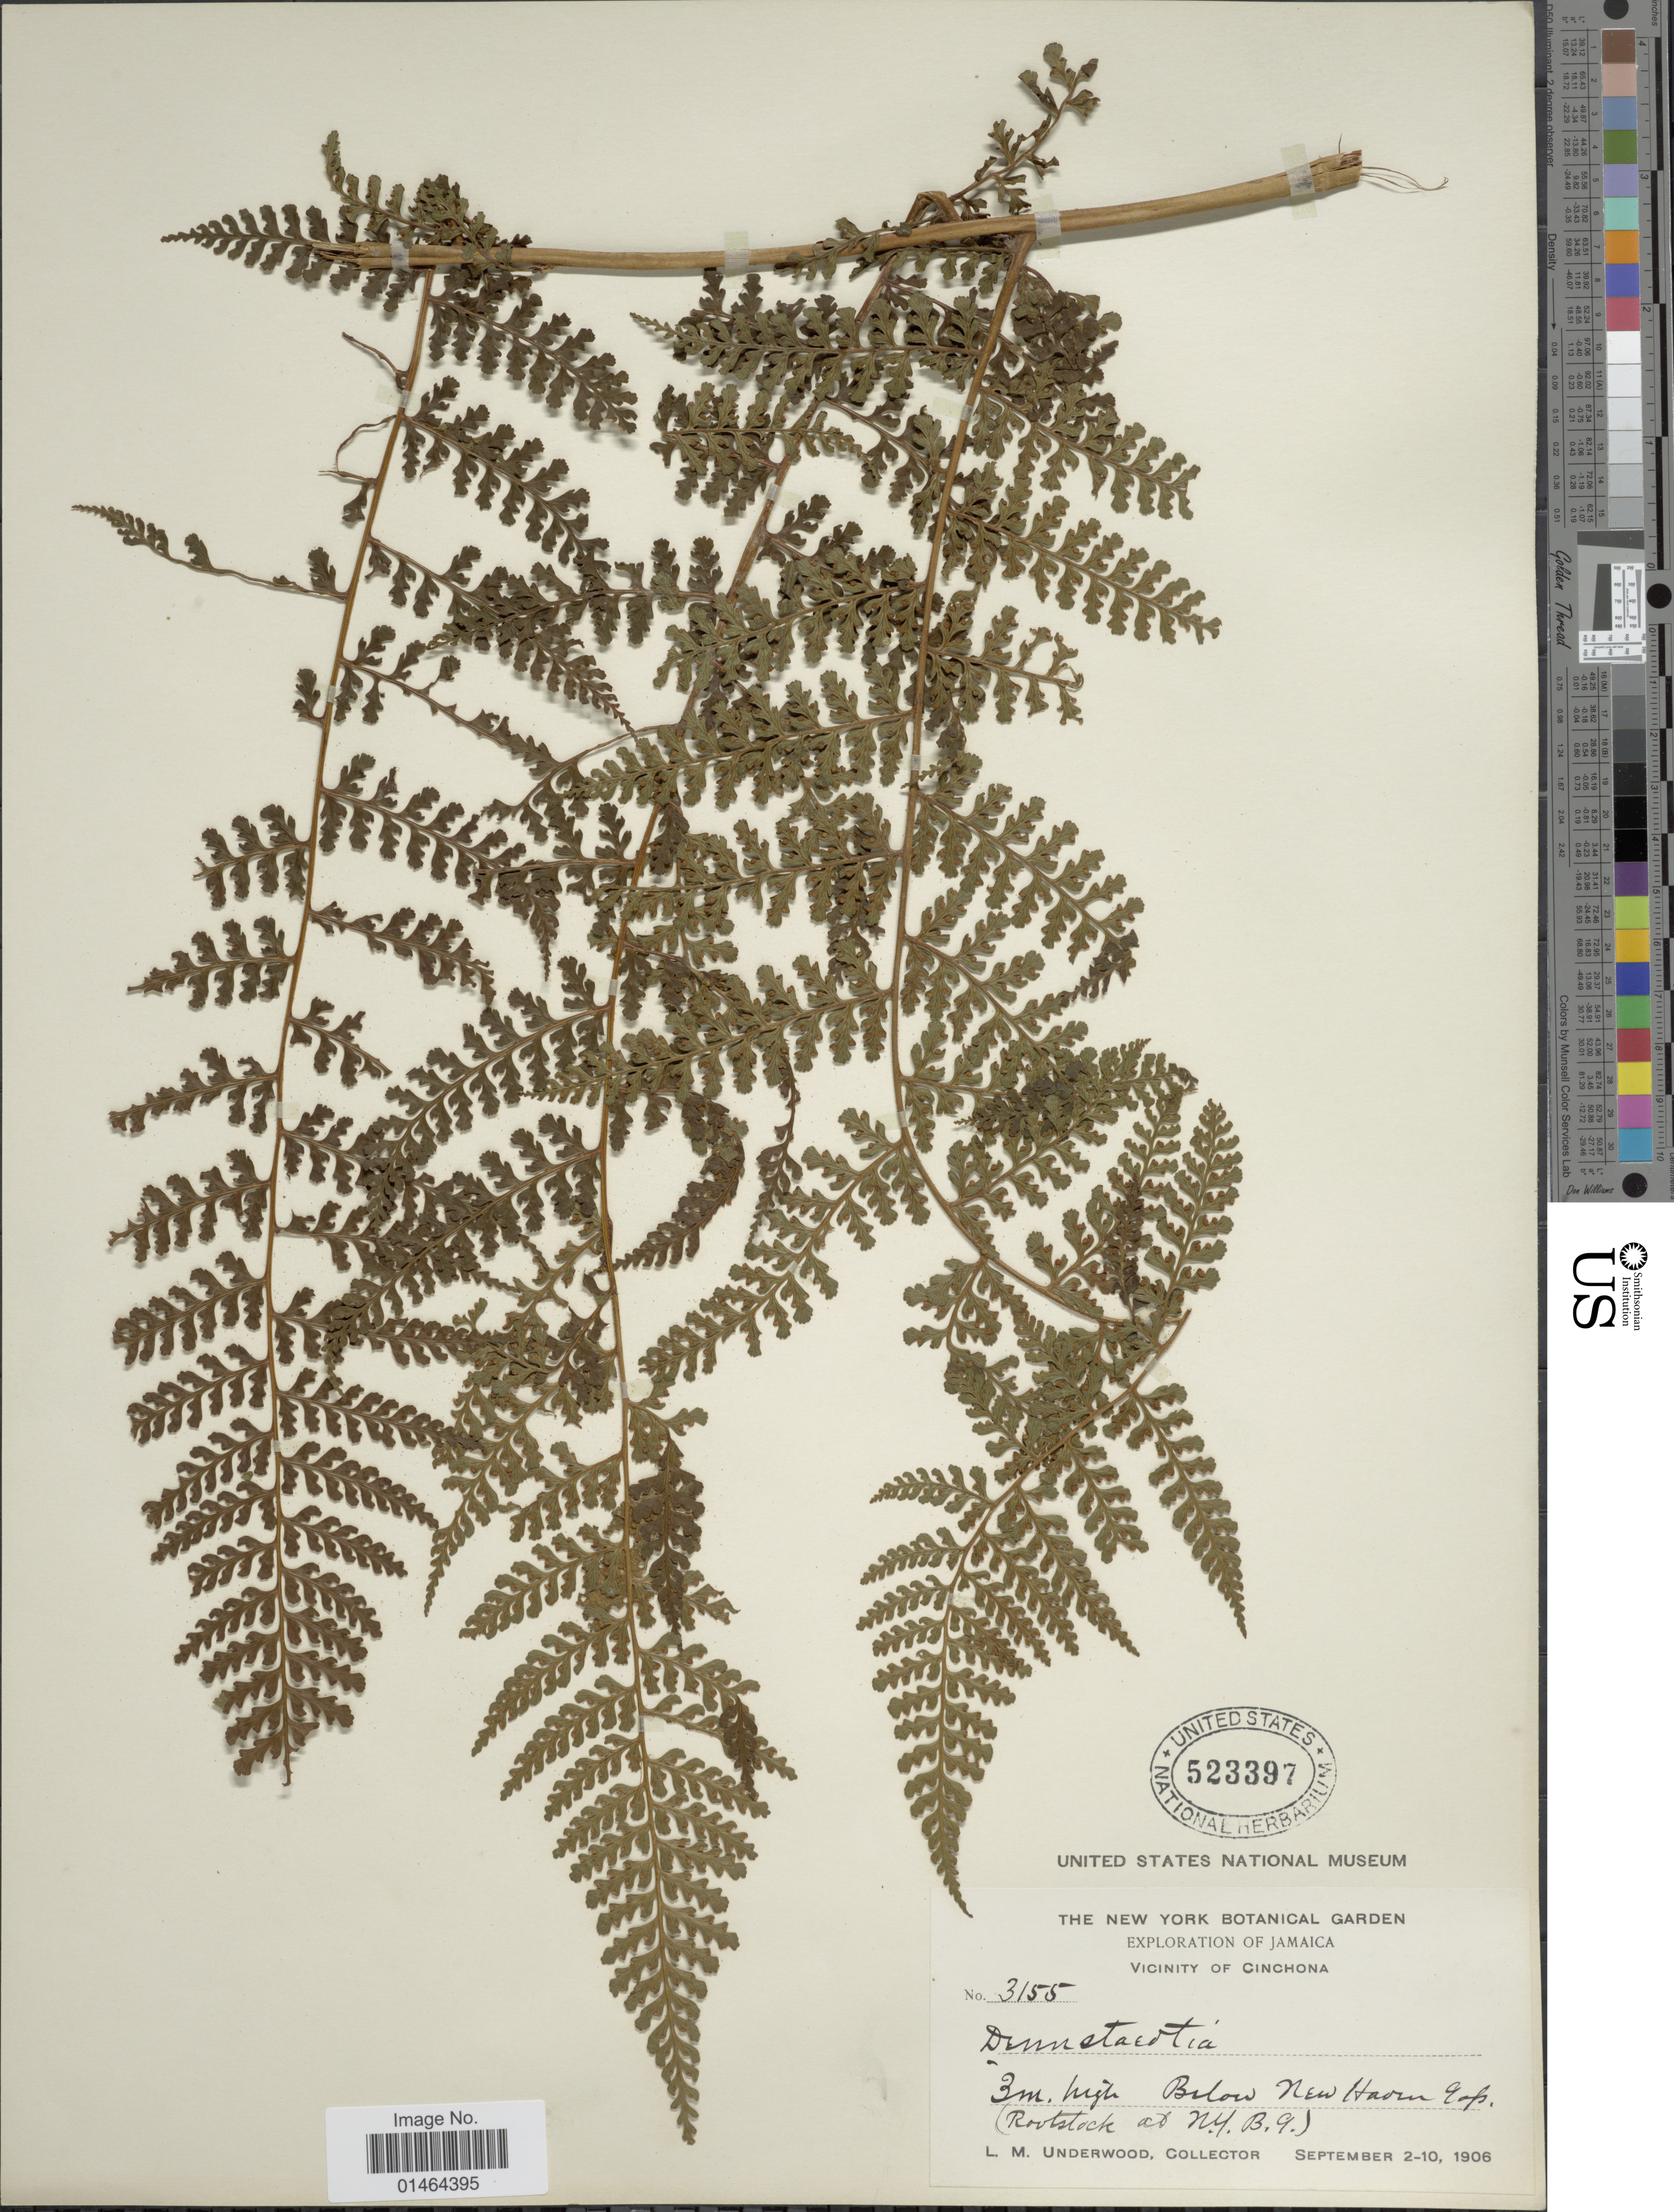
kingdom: Plantae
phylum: Tracheophyta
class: Polypodiopsida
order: Polypodiales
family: Dennstaedtiaceae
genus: Dennstaedtia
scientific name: Dennstaedtia cornuta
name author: (Kaulf.) Mett.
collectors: L. M. Underwood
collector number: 3155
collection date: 1906-09-02/1906-09-10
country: Jamaica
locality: Vicinity of Cinchona. Below New Haven Gap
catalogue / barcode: US 523397